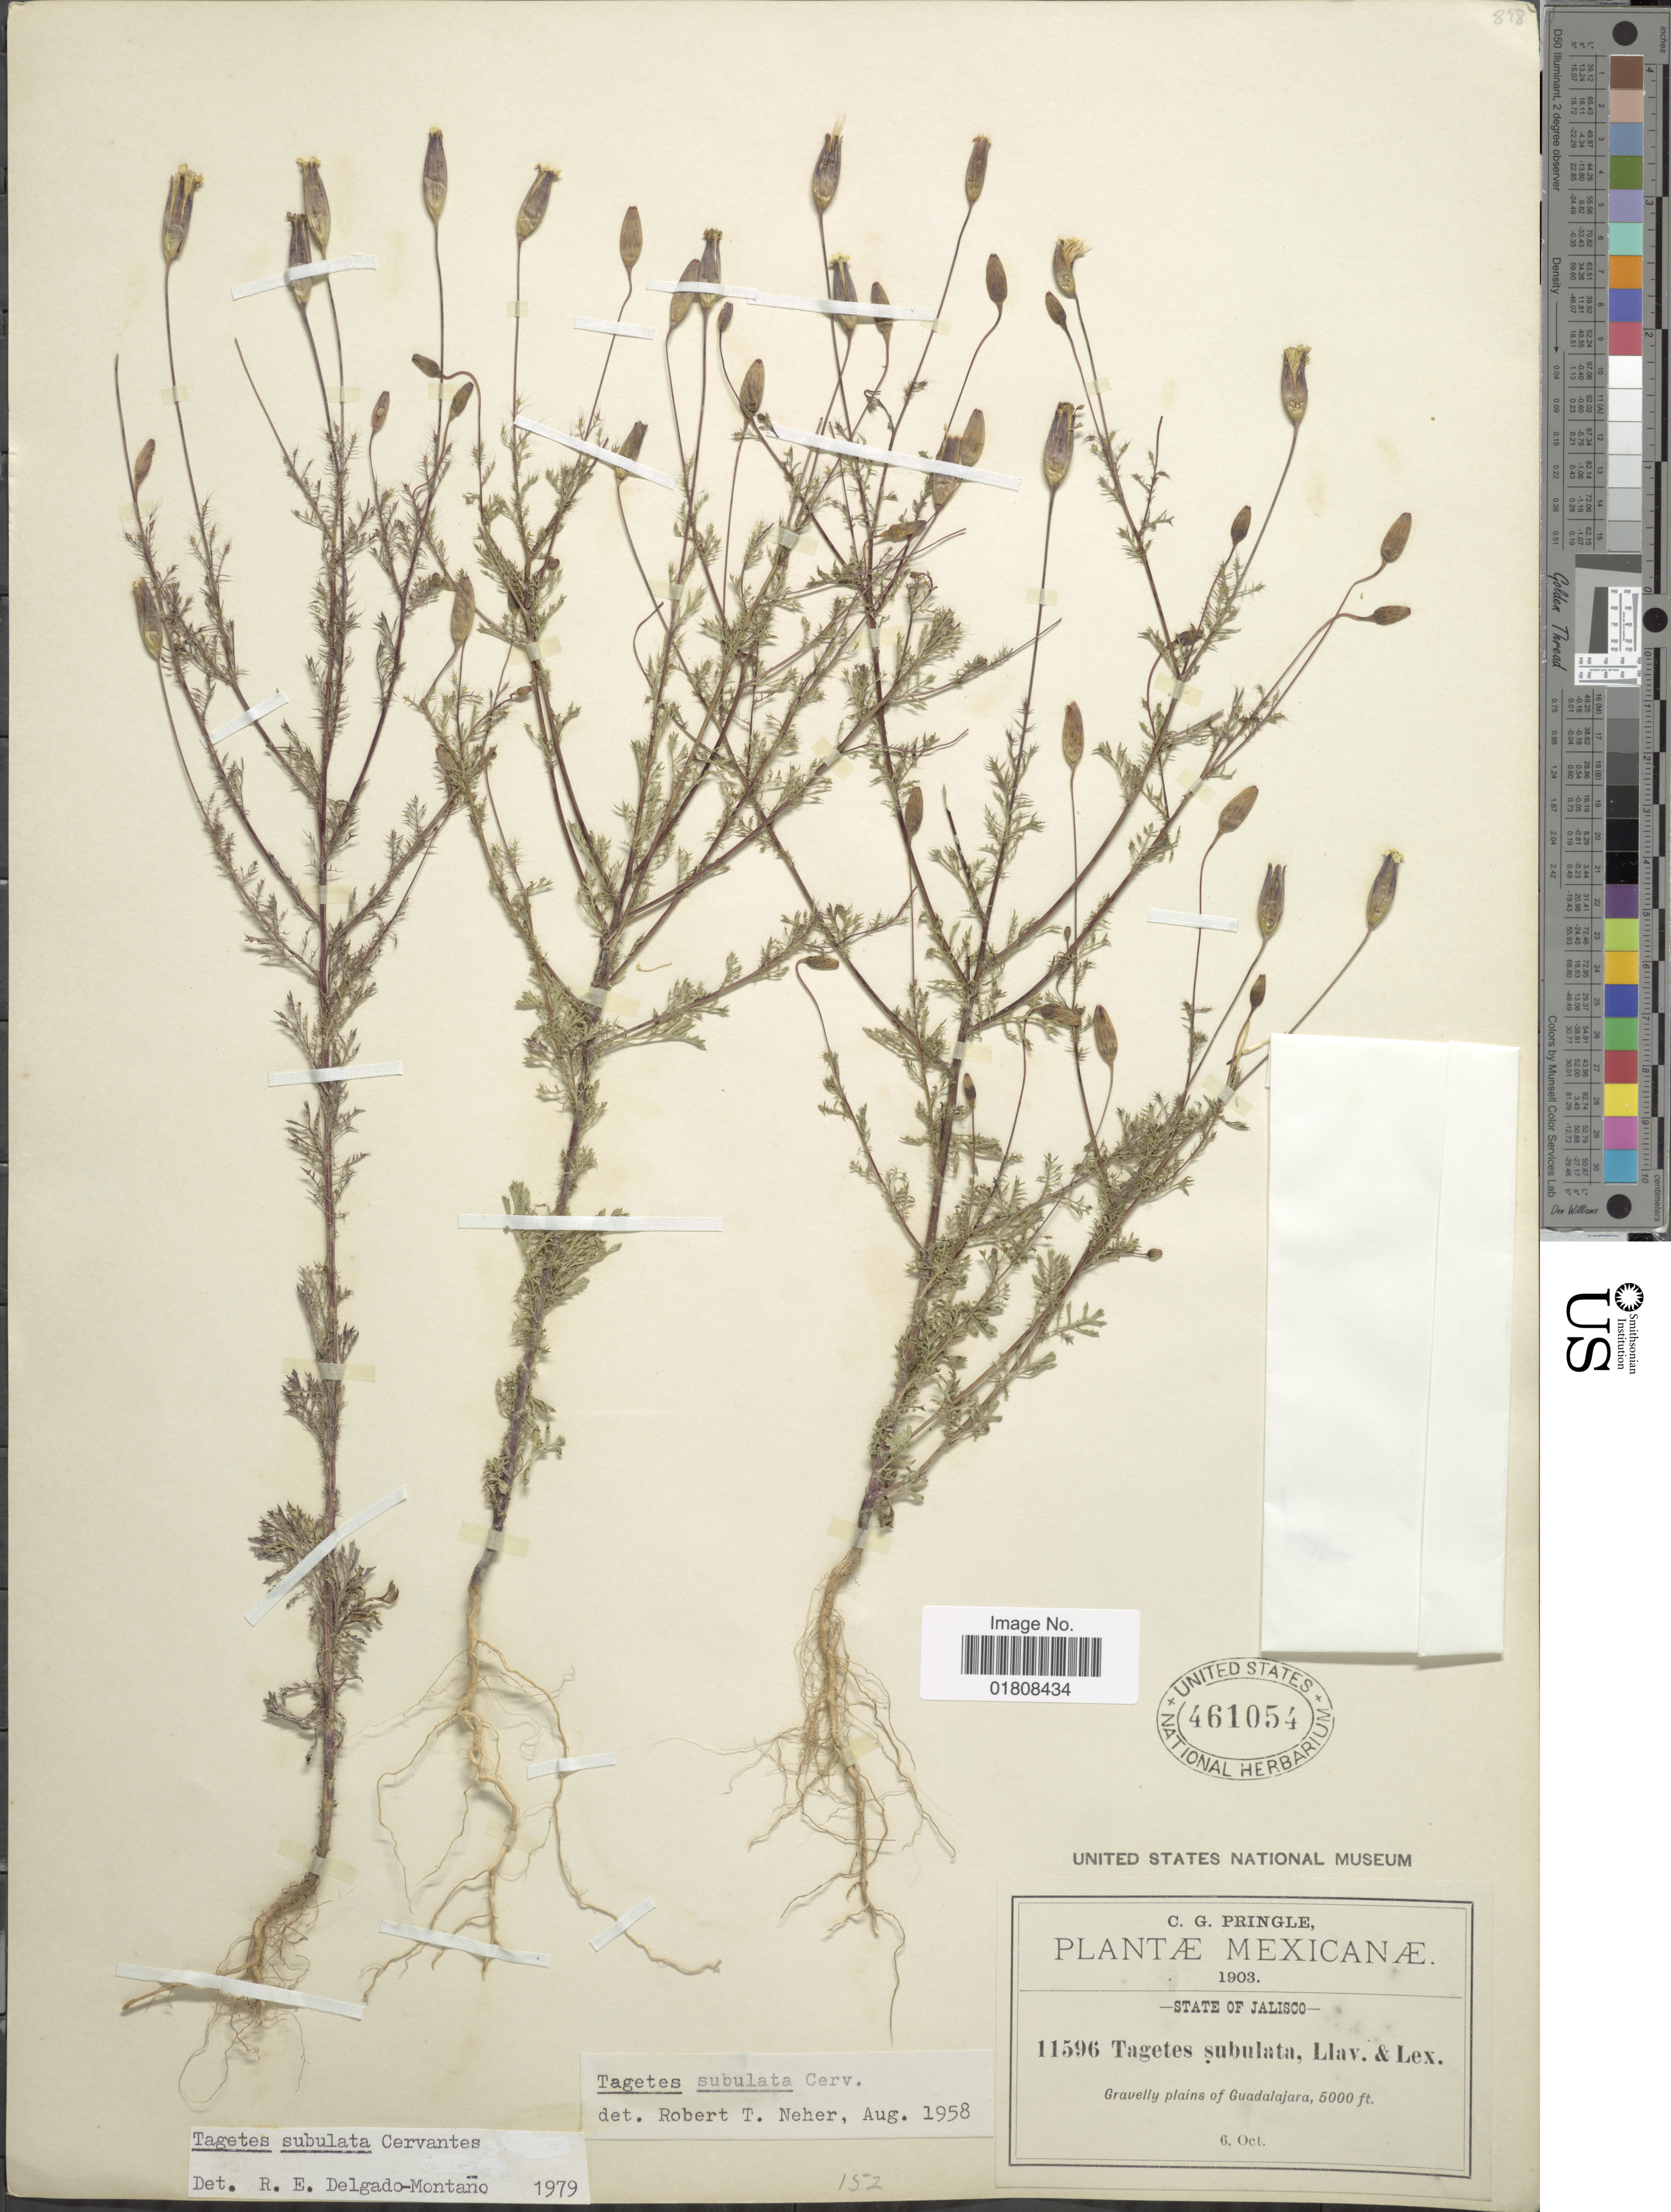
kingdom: Plantae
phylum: Tracheophyta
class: Magnoliopsida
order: Asterales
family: Asteraceae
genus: Tagetes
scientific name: Tagetes subulata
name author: Cerv.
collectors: C. G. Pringle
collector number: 11596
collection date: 1903-10-06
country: Mexico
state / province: Jalisco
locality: Guadalajara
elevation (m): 1524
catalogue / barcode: US 4610541